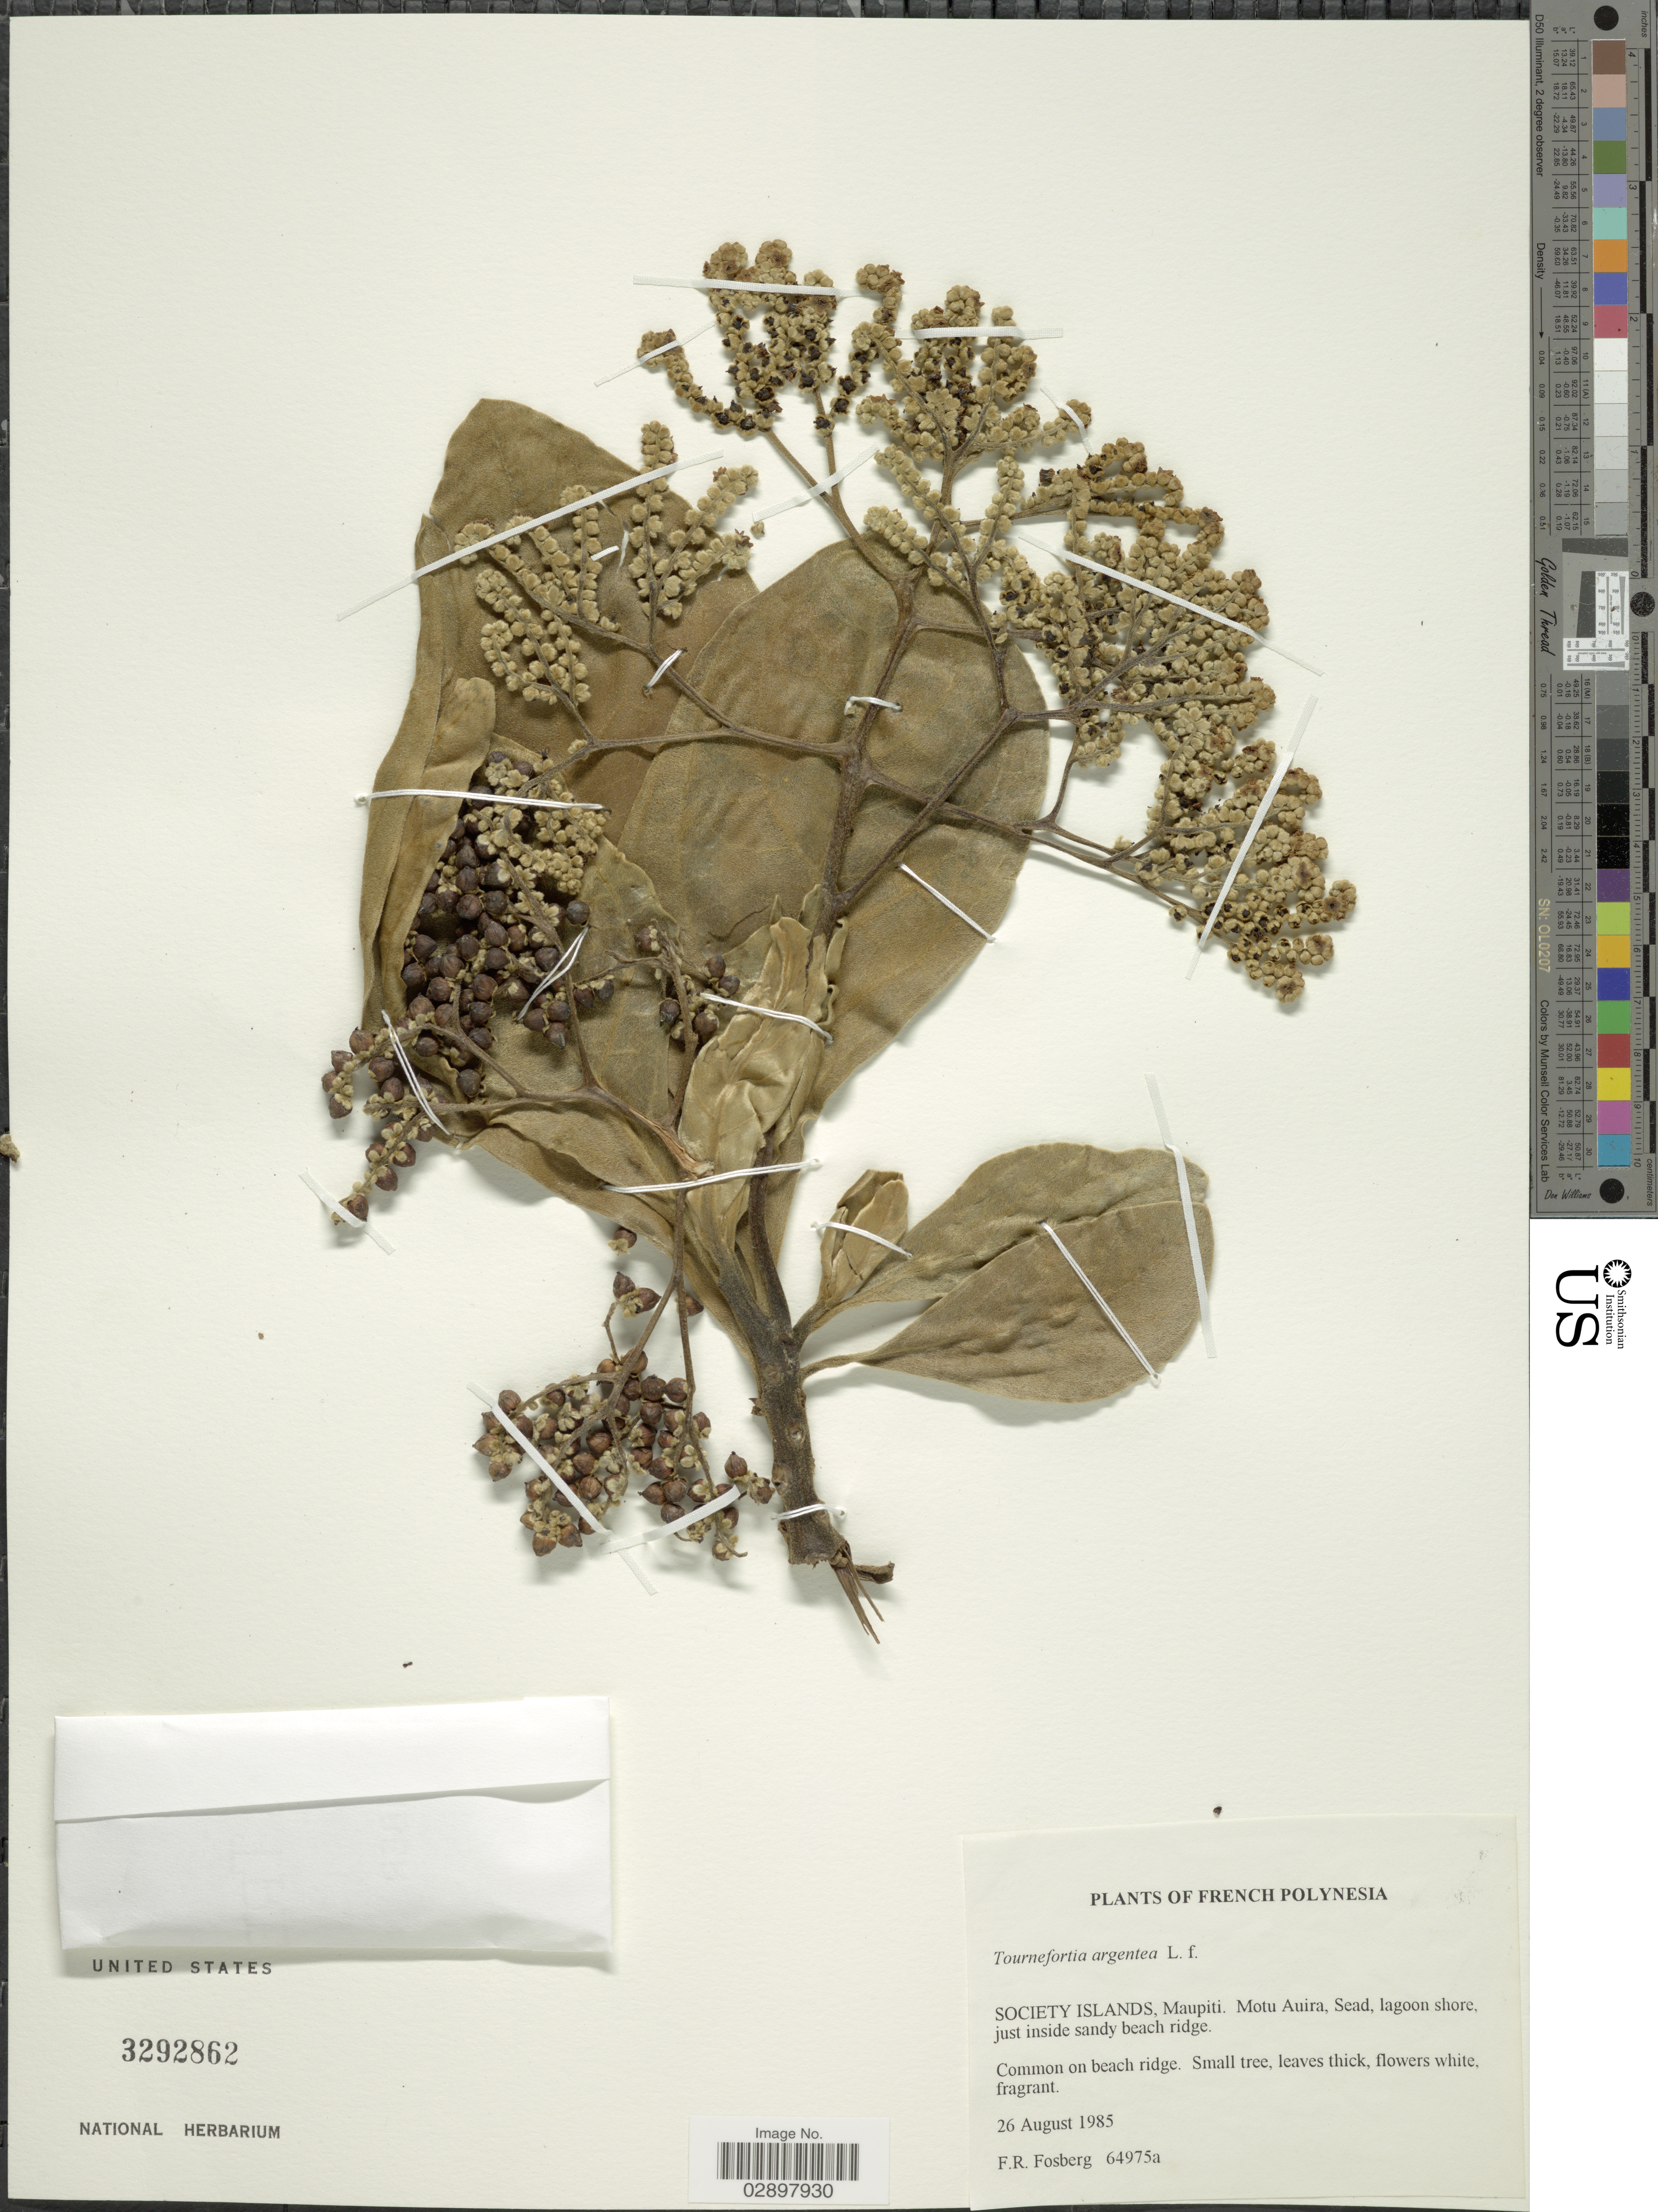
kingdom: Plantae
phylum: Tracheophyta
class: Magnoliopsida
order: Boraginales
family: Heliotropiaceae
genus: Heliotropium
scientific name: Heliotropium arboreum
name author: (Blanco) Mabberley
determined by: Wagner, W. L., (BOT), Smithsonian Institution - National Museum of Natural History (UNITED STATES)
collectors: F. R. Fosberg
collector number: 64975a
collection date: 1985-08-26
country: French Polynesia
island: Maupiti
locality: Society Islands, Maupiti. Motu Auira, Sead, lagoon shore, just inside sandy beach ridge.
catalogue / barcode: US 3292862